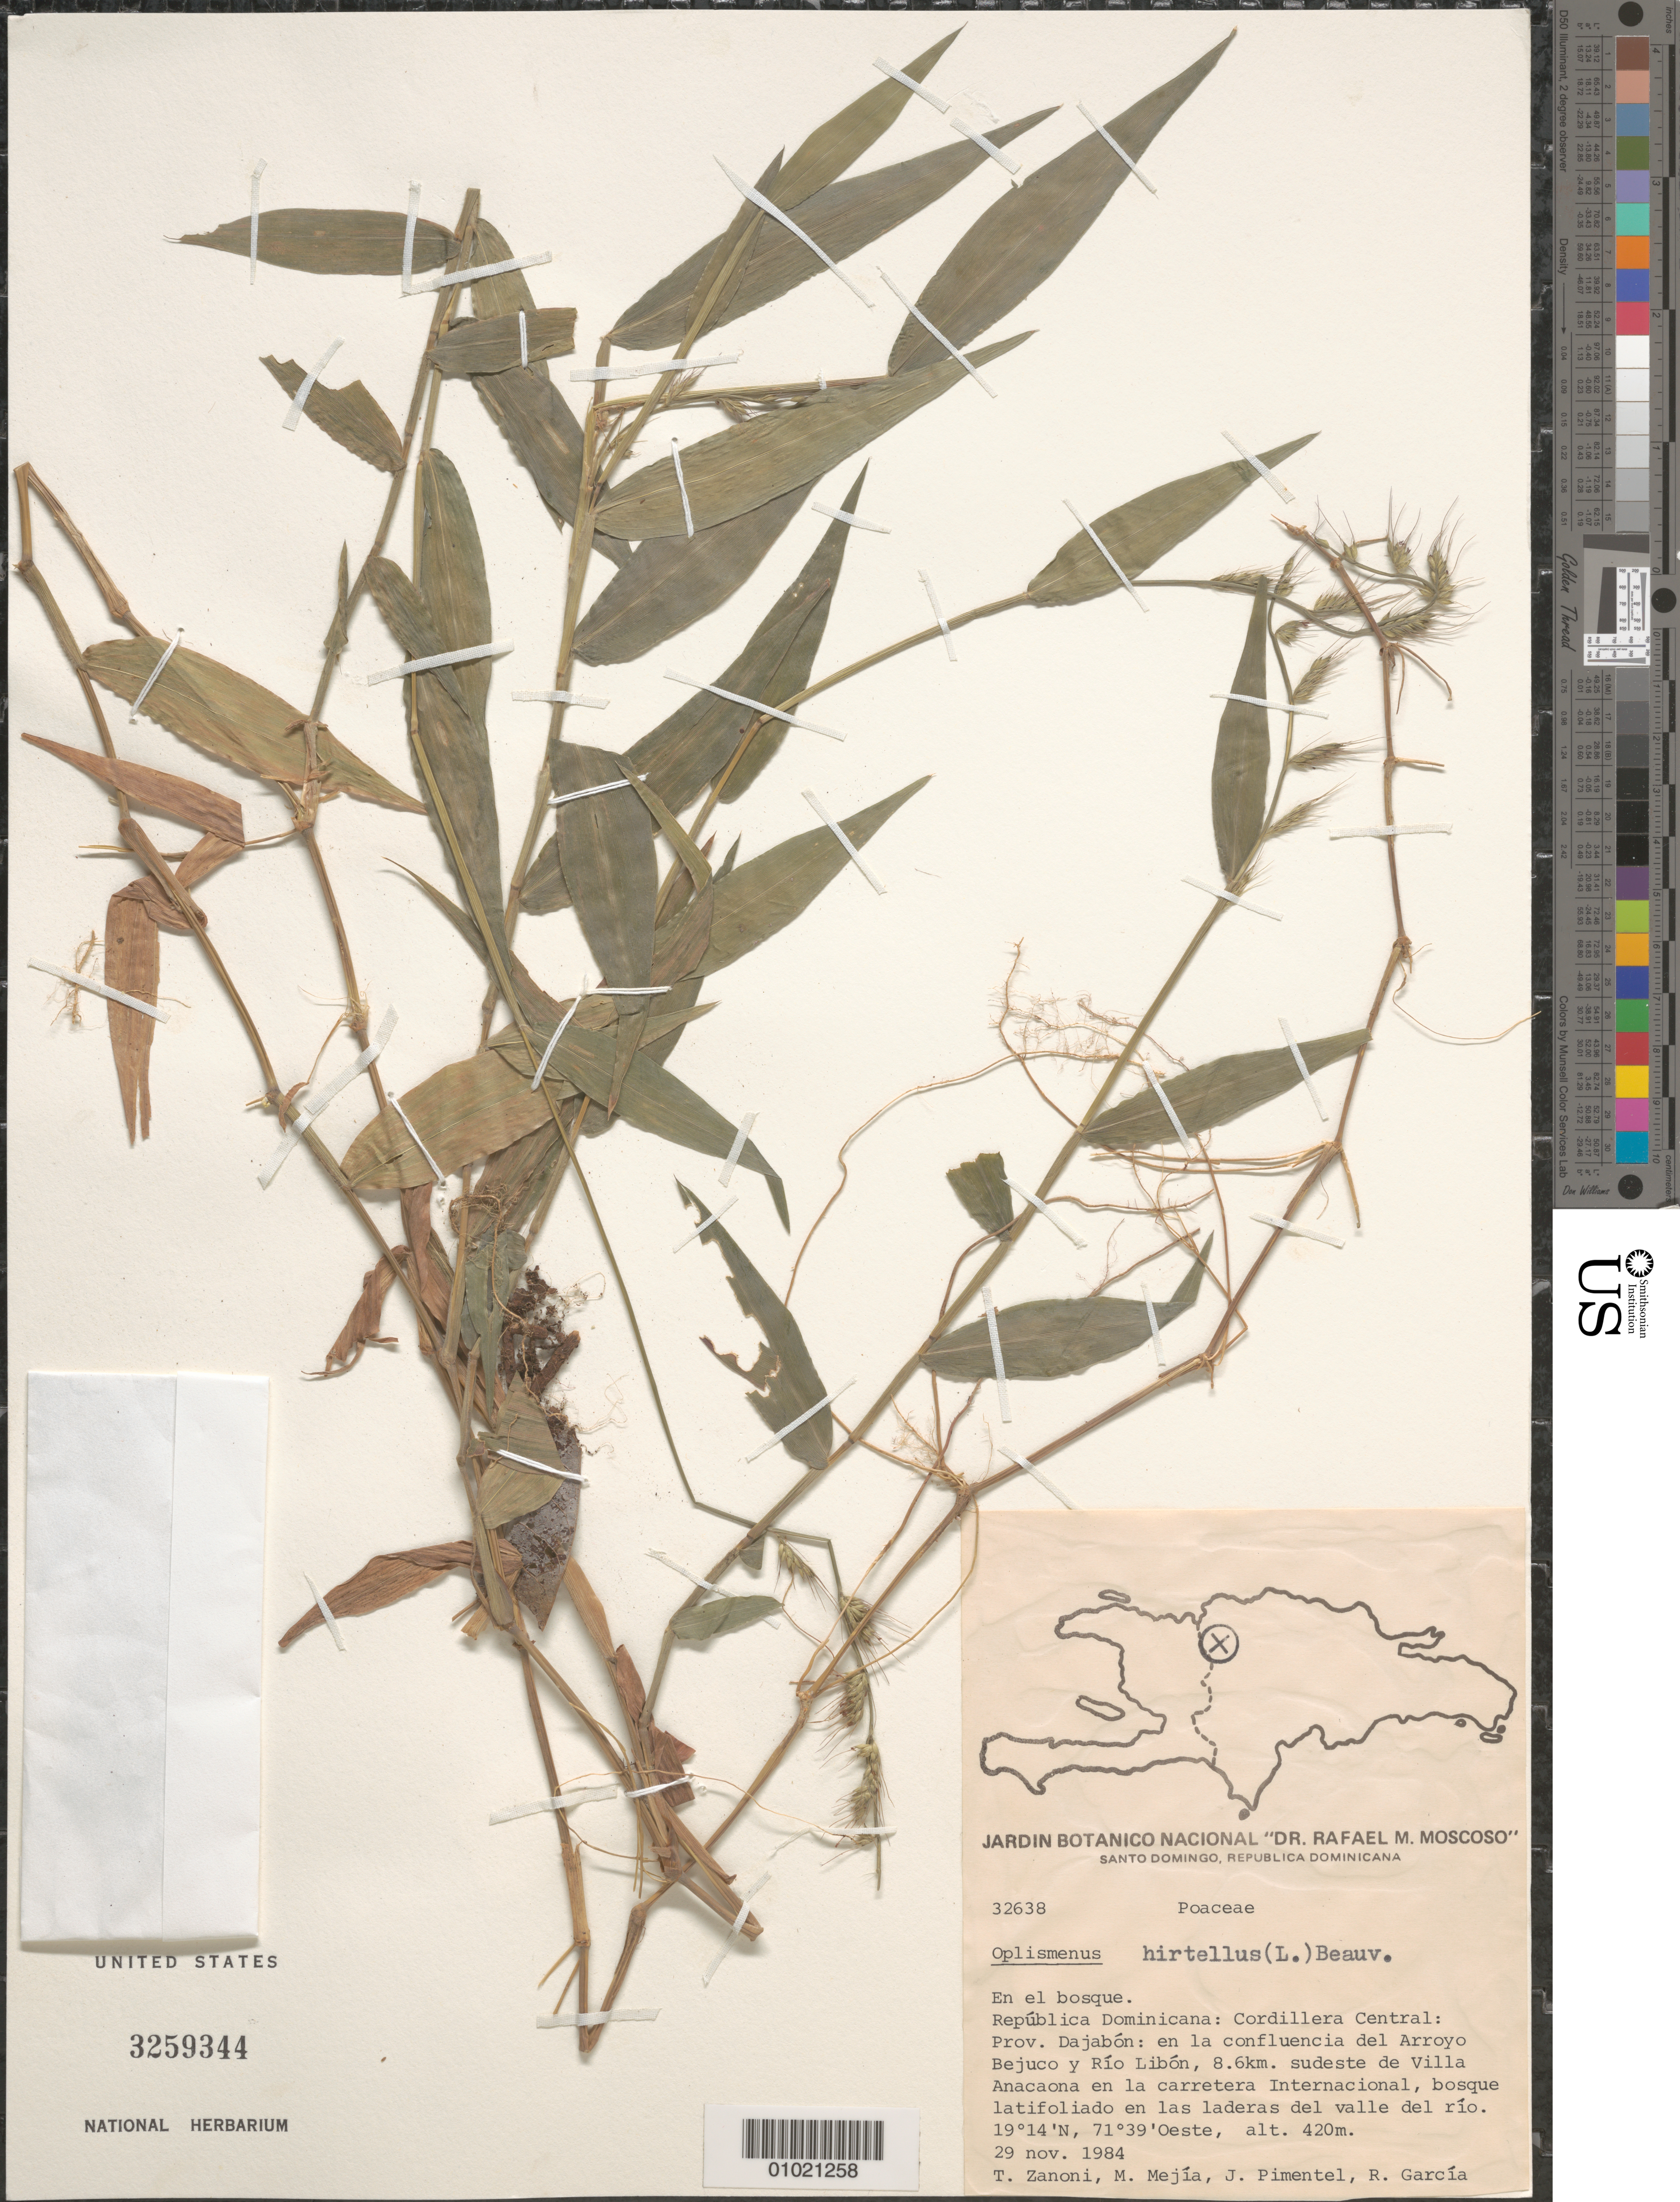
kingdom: Plantae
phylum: Tracheophyta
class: Liliopsida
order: Poales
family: Poaceae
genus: Oplismenus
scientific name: Oplismenus hirtellus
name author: (L.) P. Beauv.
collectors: T. A. Zanoni, M. Mejia, J. Pimentel & R. G. García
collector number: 32638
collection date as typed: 29 Nov 1984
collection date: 1984-11-29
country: Dominican Republic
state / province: Dajabón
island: Hispaniola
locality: En la confluencia del Arroyo Bejuco y Rio Libon, 8.6 km. sudeste de Villa Anacaona en la carretera Internacional, bosque latifoliado en las laderas del valle del rio.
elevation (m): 420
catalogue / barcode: US 3259344